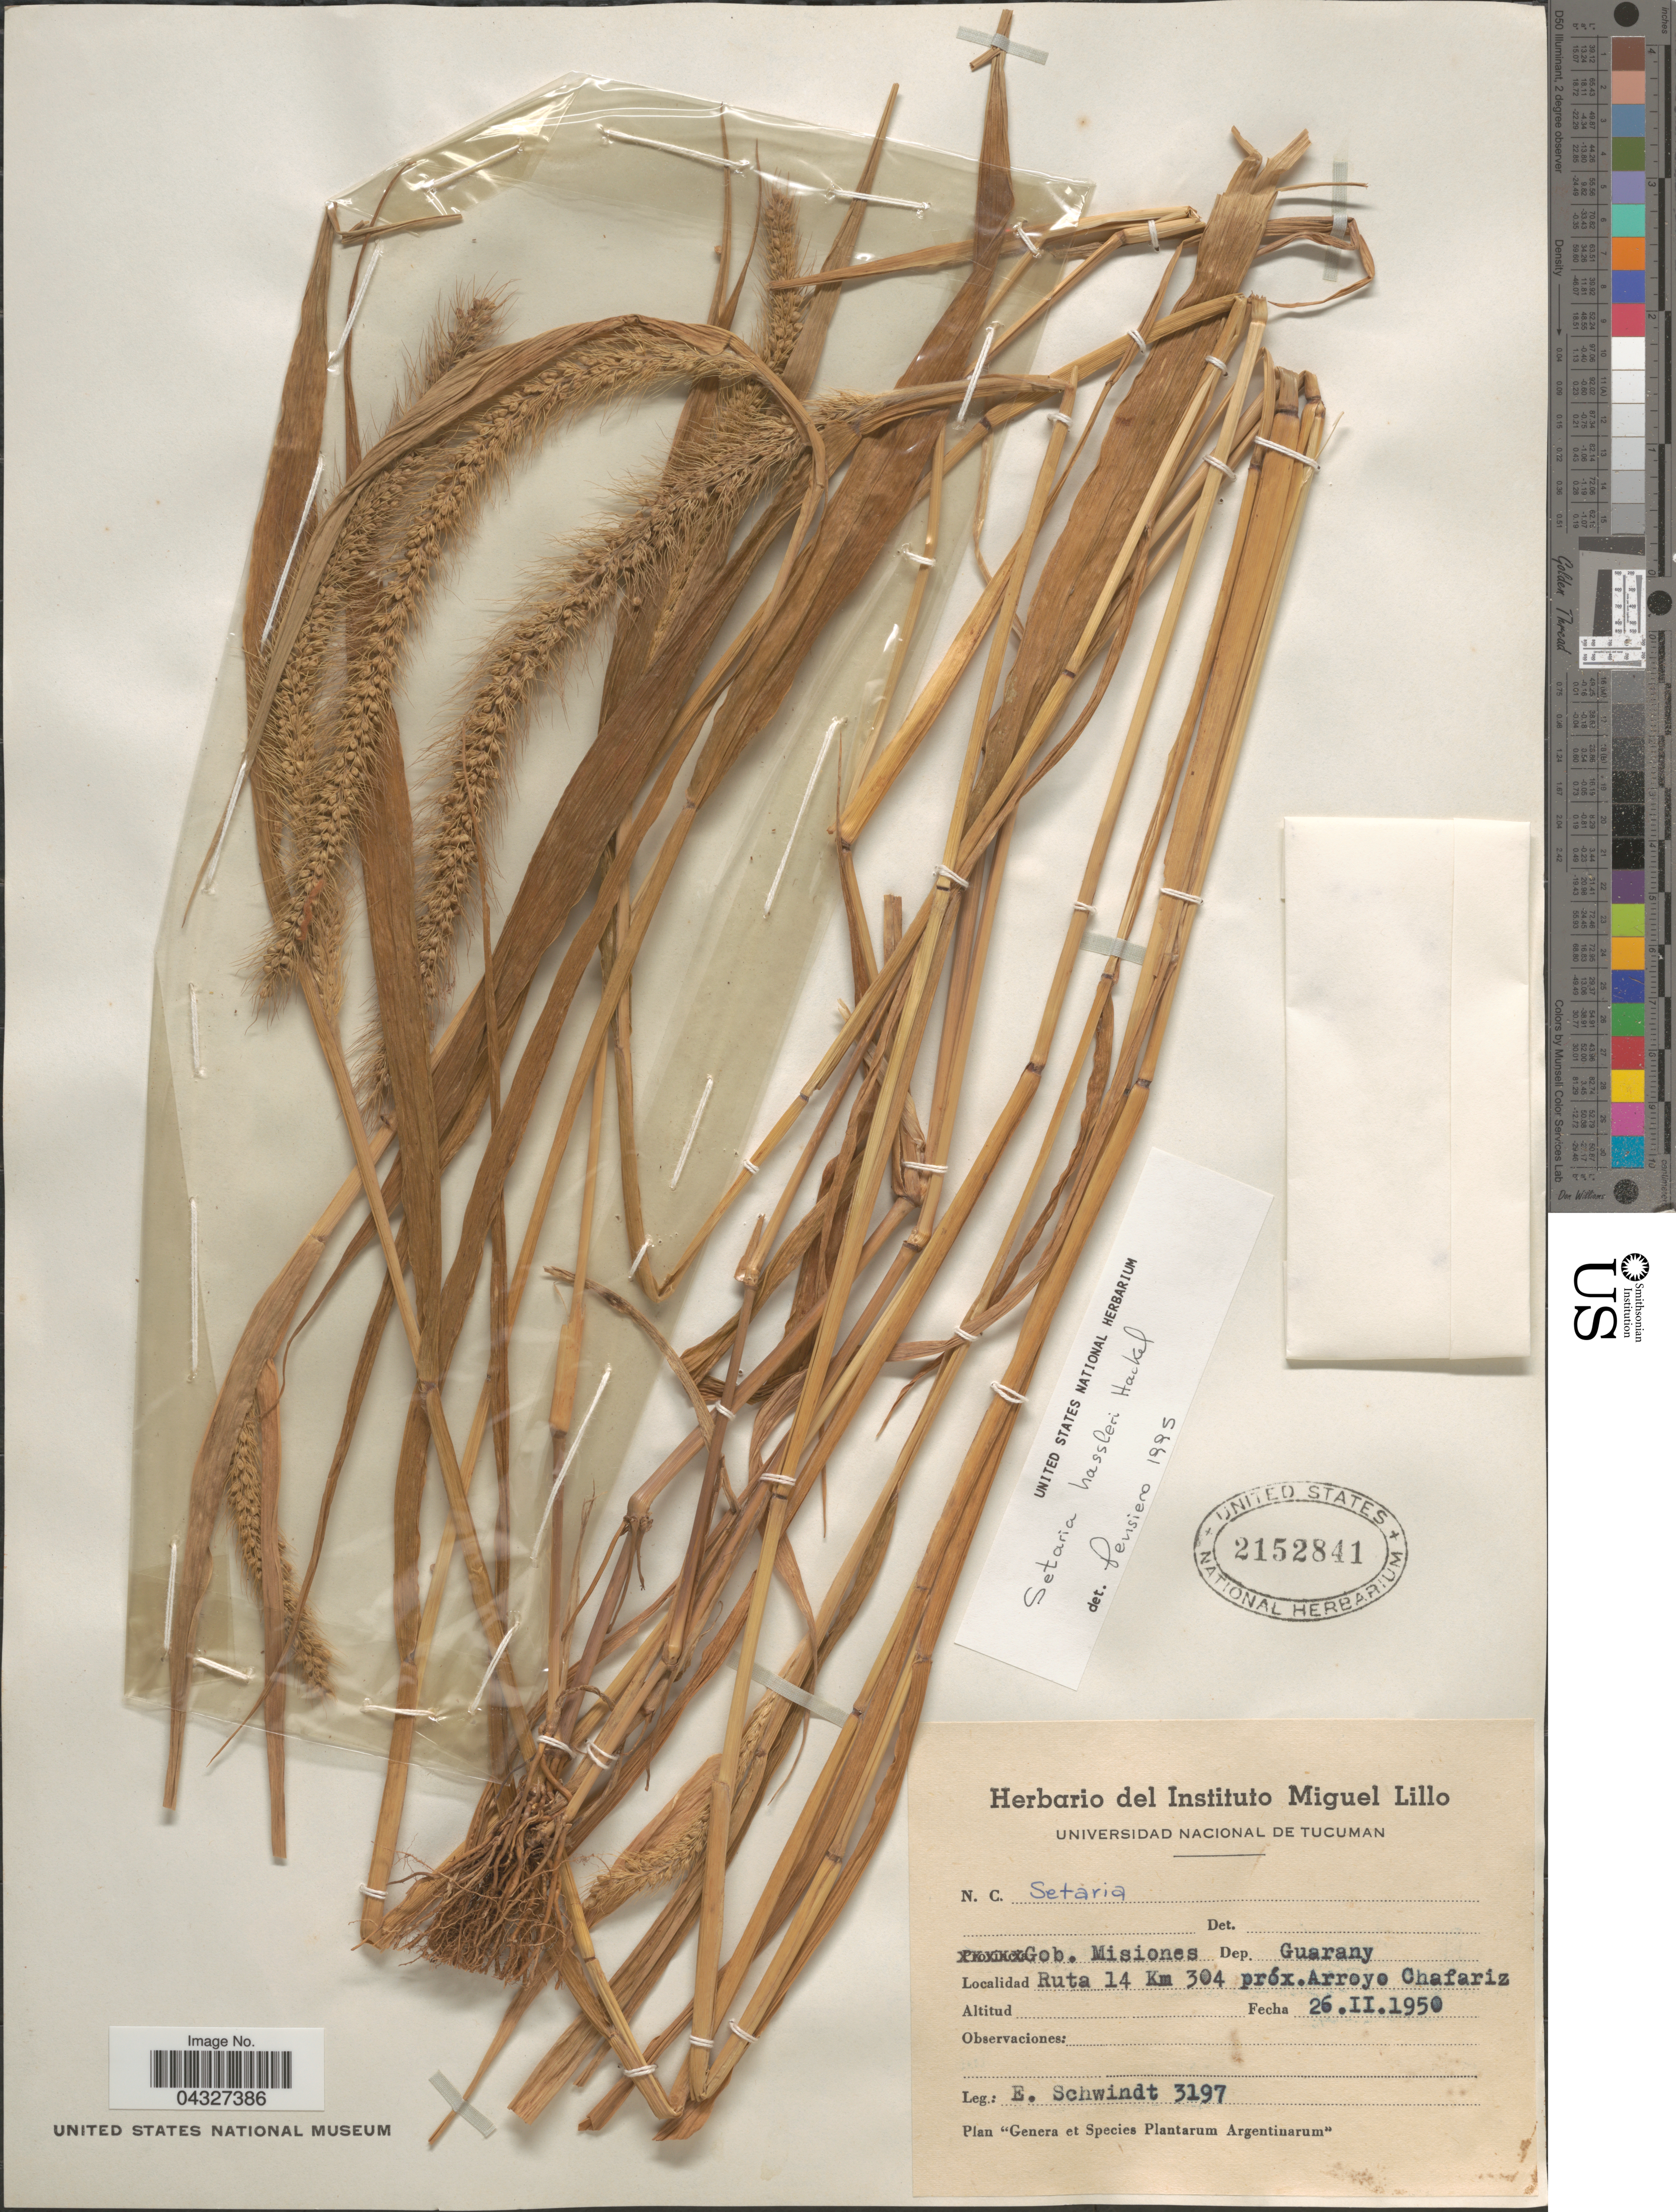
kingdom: Plantae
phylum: Tracheophyta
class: Liliopsida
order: Poales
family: Poaceae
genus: Setaria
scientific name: Setaria hassleri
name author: Hack. in Chodat & Hassl.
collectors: E. Schwindt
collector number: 3197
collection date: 1950-01-26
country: Argentina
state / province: Misiones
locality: Gob. Misiones. Dep. Guarany. Ruta 14 Km 304 próx. Arroyo Chafariz.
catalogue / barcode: US 2152841